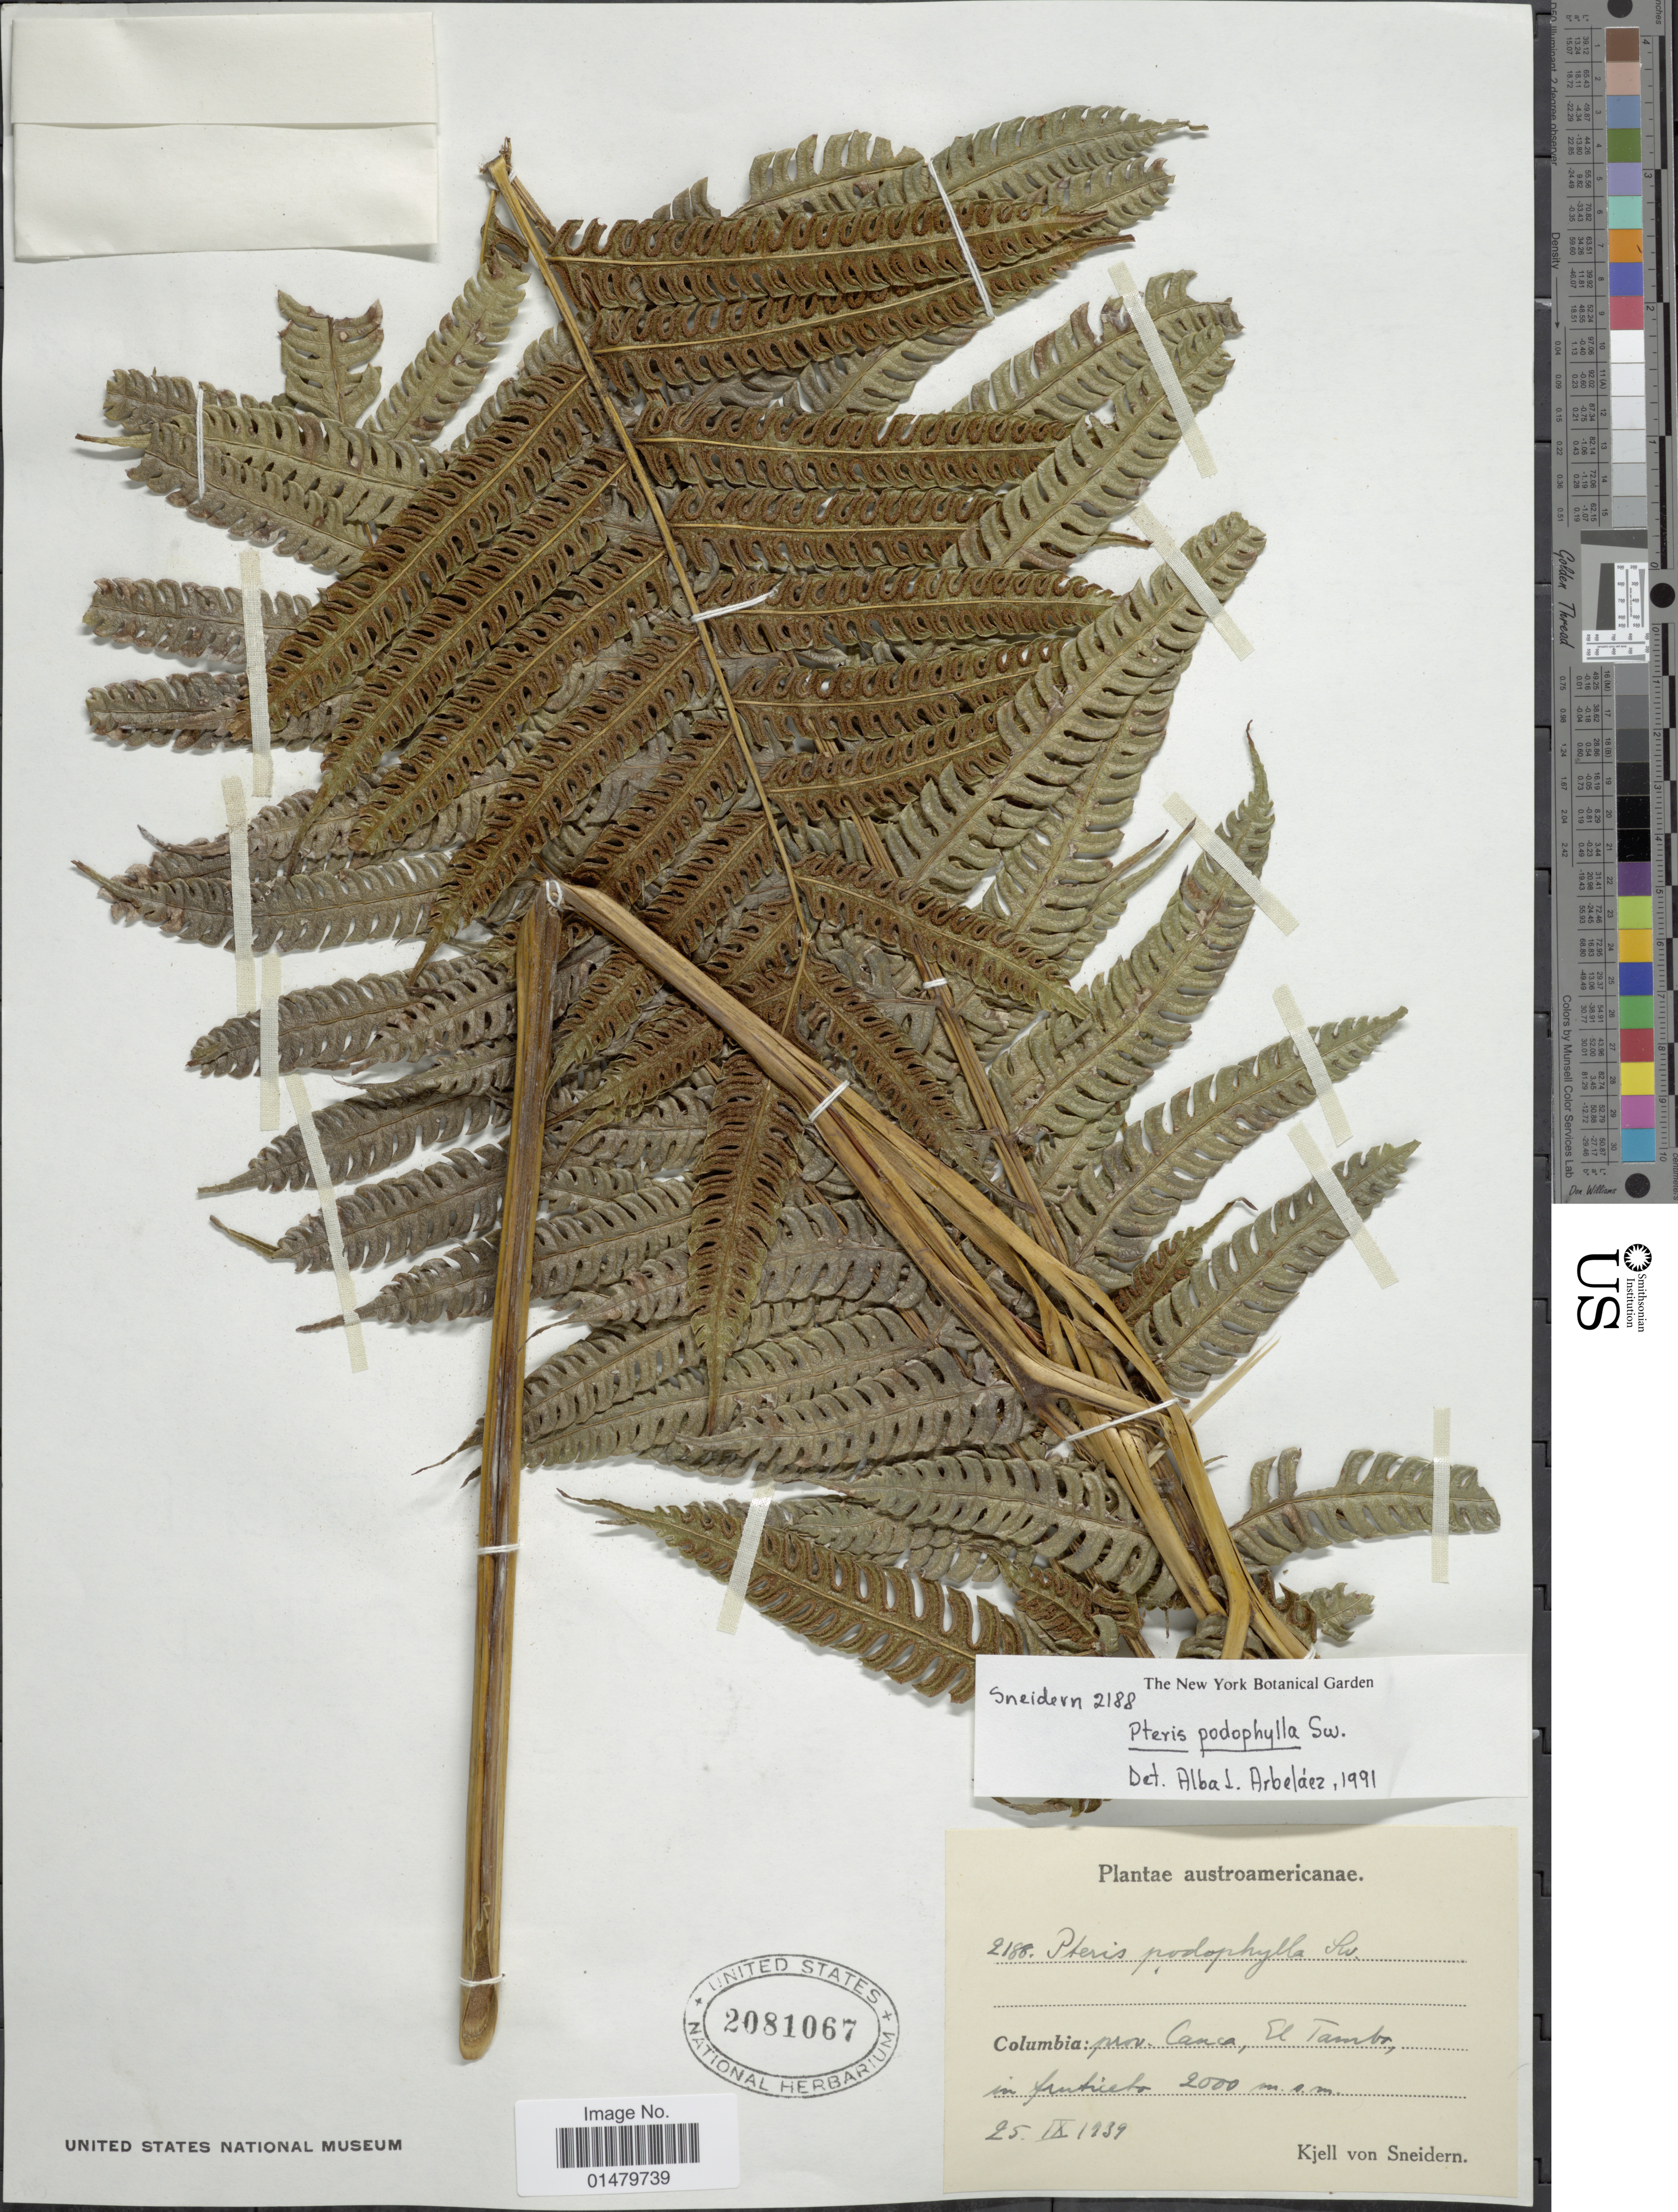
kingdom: Plantae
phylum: Tracheophyta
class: Polypodiopsida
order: Polypodiales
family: Pteridaceae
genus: Pteris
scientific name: Pteris podophylla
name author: Sw.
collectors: K. von Sneidern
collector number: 2188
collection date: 1939-09-25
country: Colombia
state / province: Cauca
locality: El Tambo, in fructito.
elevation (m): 2000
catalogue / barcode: US 2081067